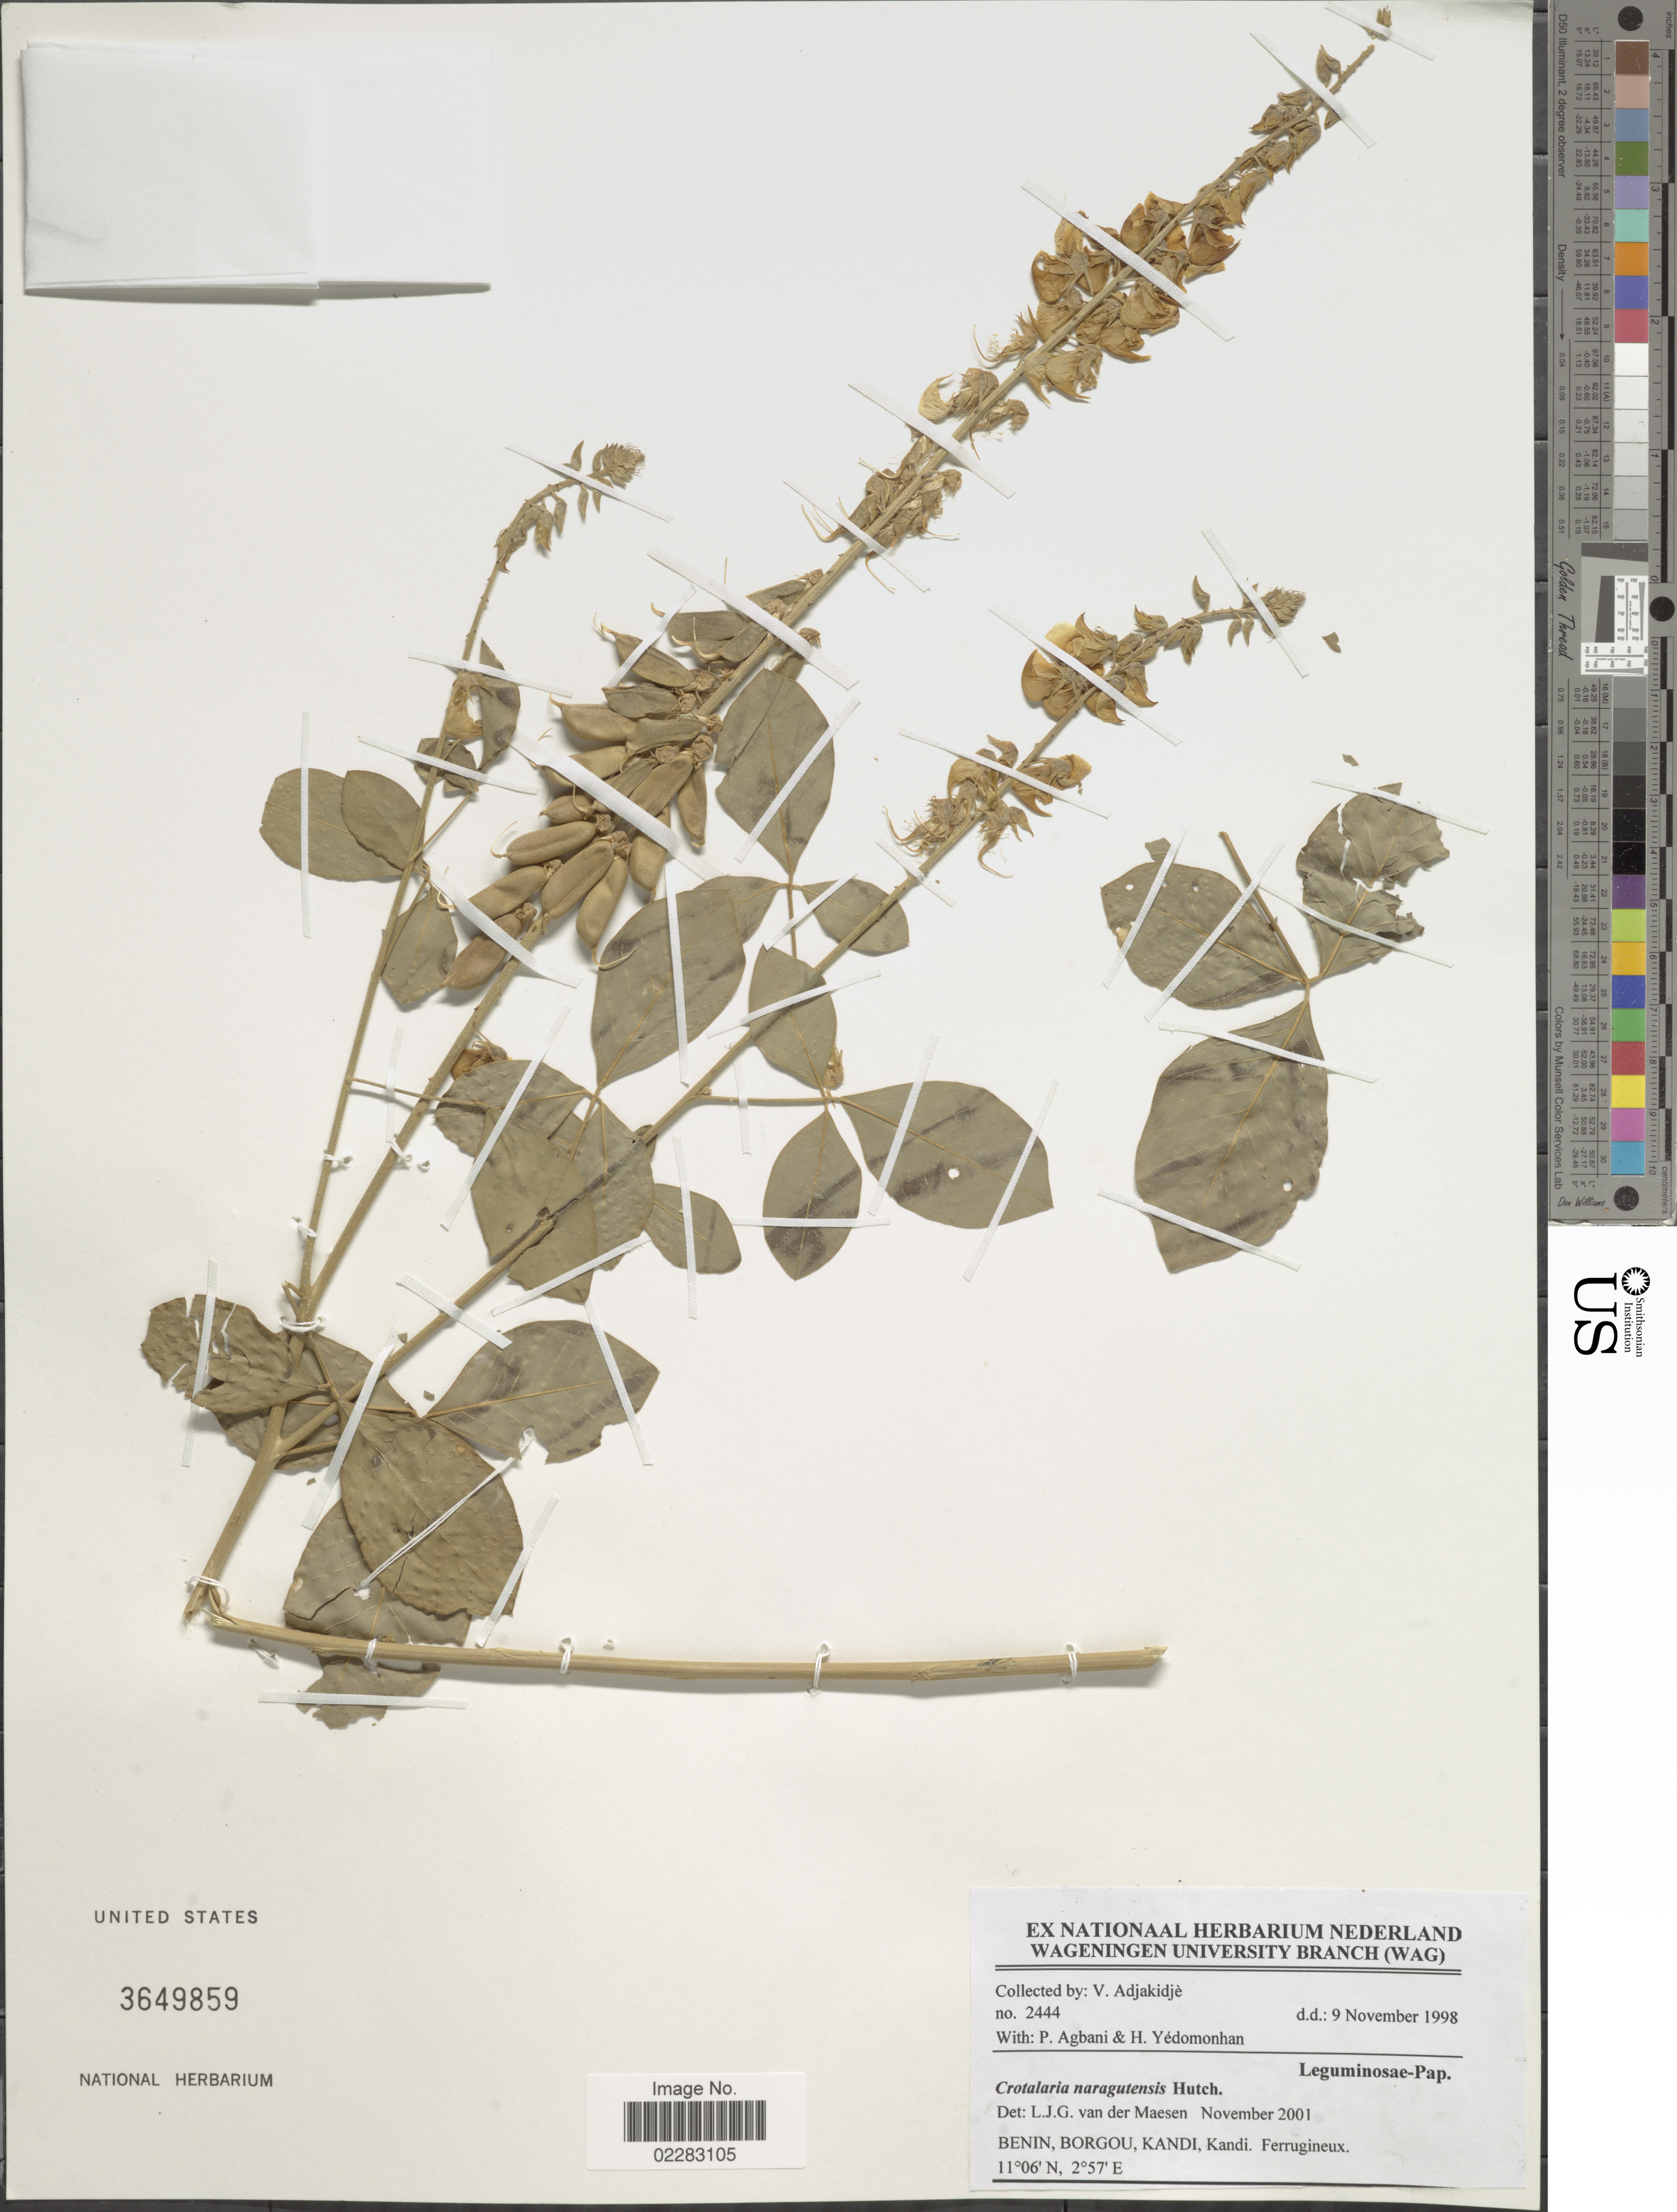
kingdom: Plantae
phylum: Tracheophyta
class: Magnoliopsida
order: Fabales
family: Fabaceae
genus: Crotalaria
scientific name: Crotalaria naragutensis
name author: Hutch.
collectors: V. Adjakidjè, P. Agbani & H. Yedomonhan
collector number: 2444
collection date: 1998-11-09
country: Benin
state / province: Borgou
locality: Kandi.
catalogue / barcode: US 3649859